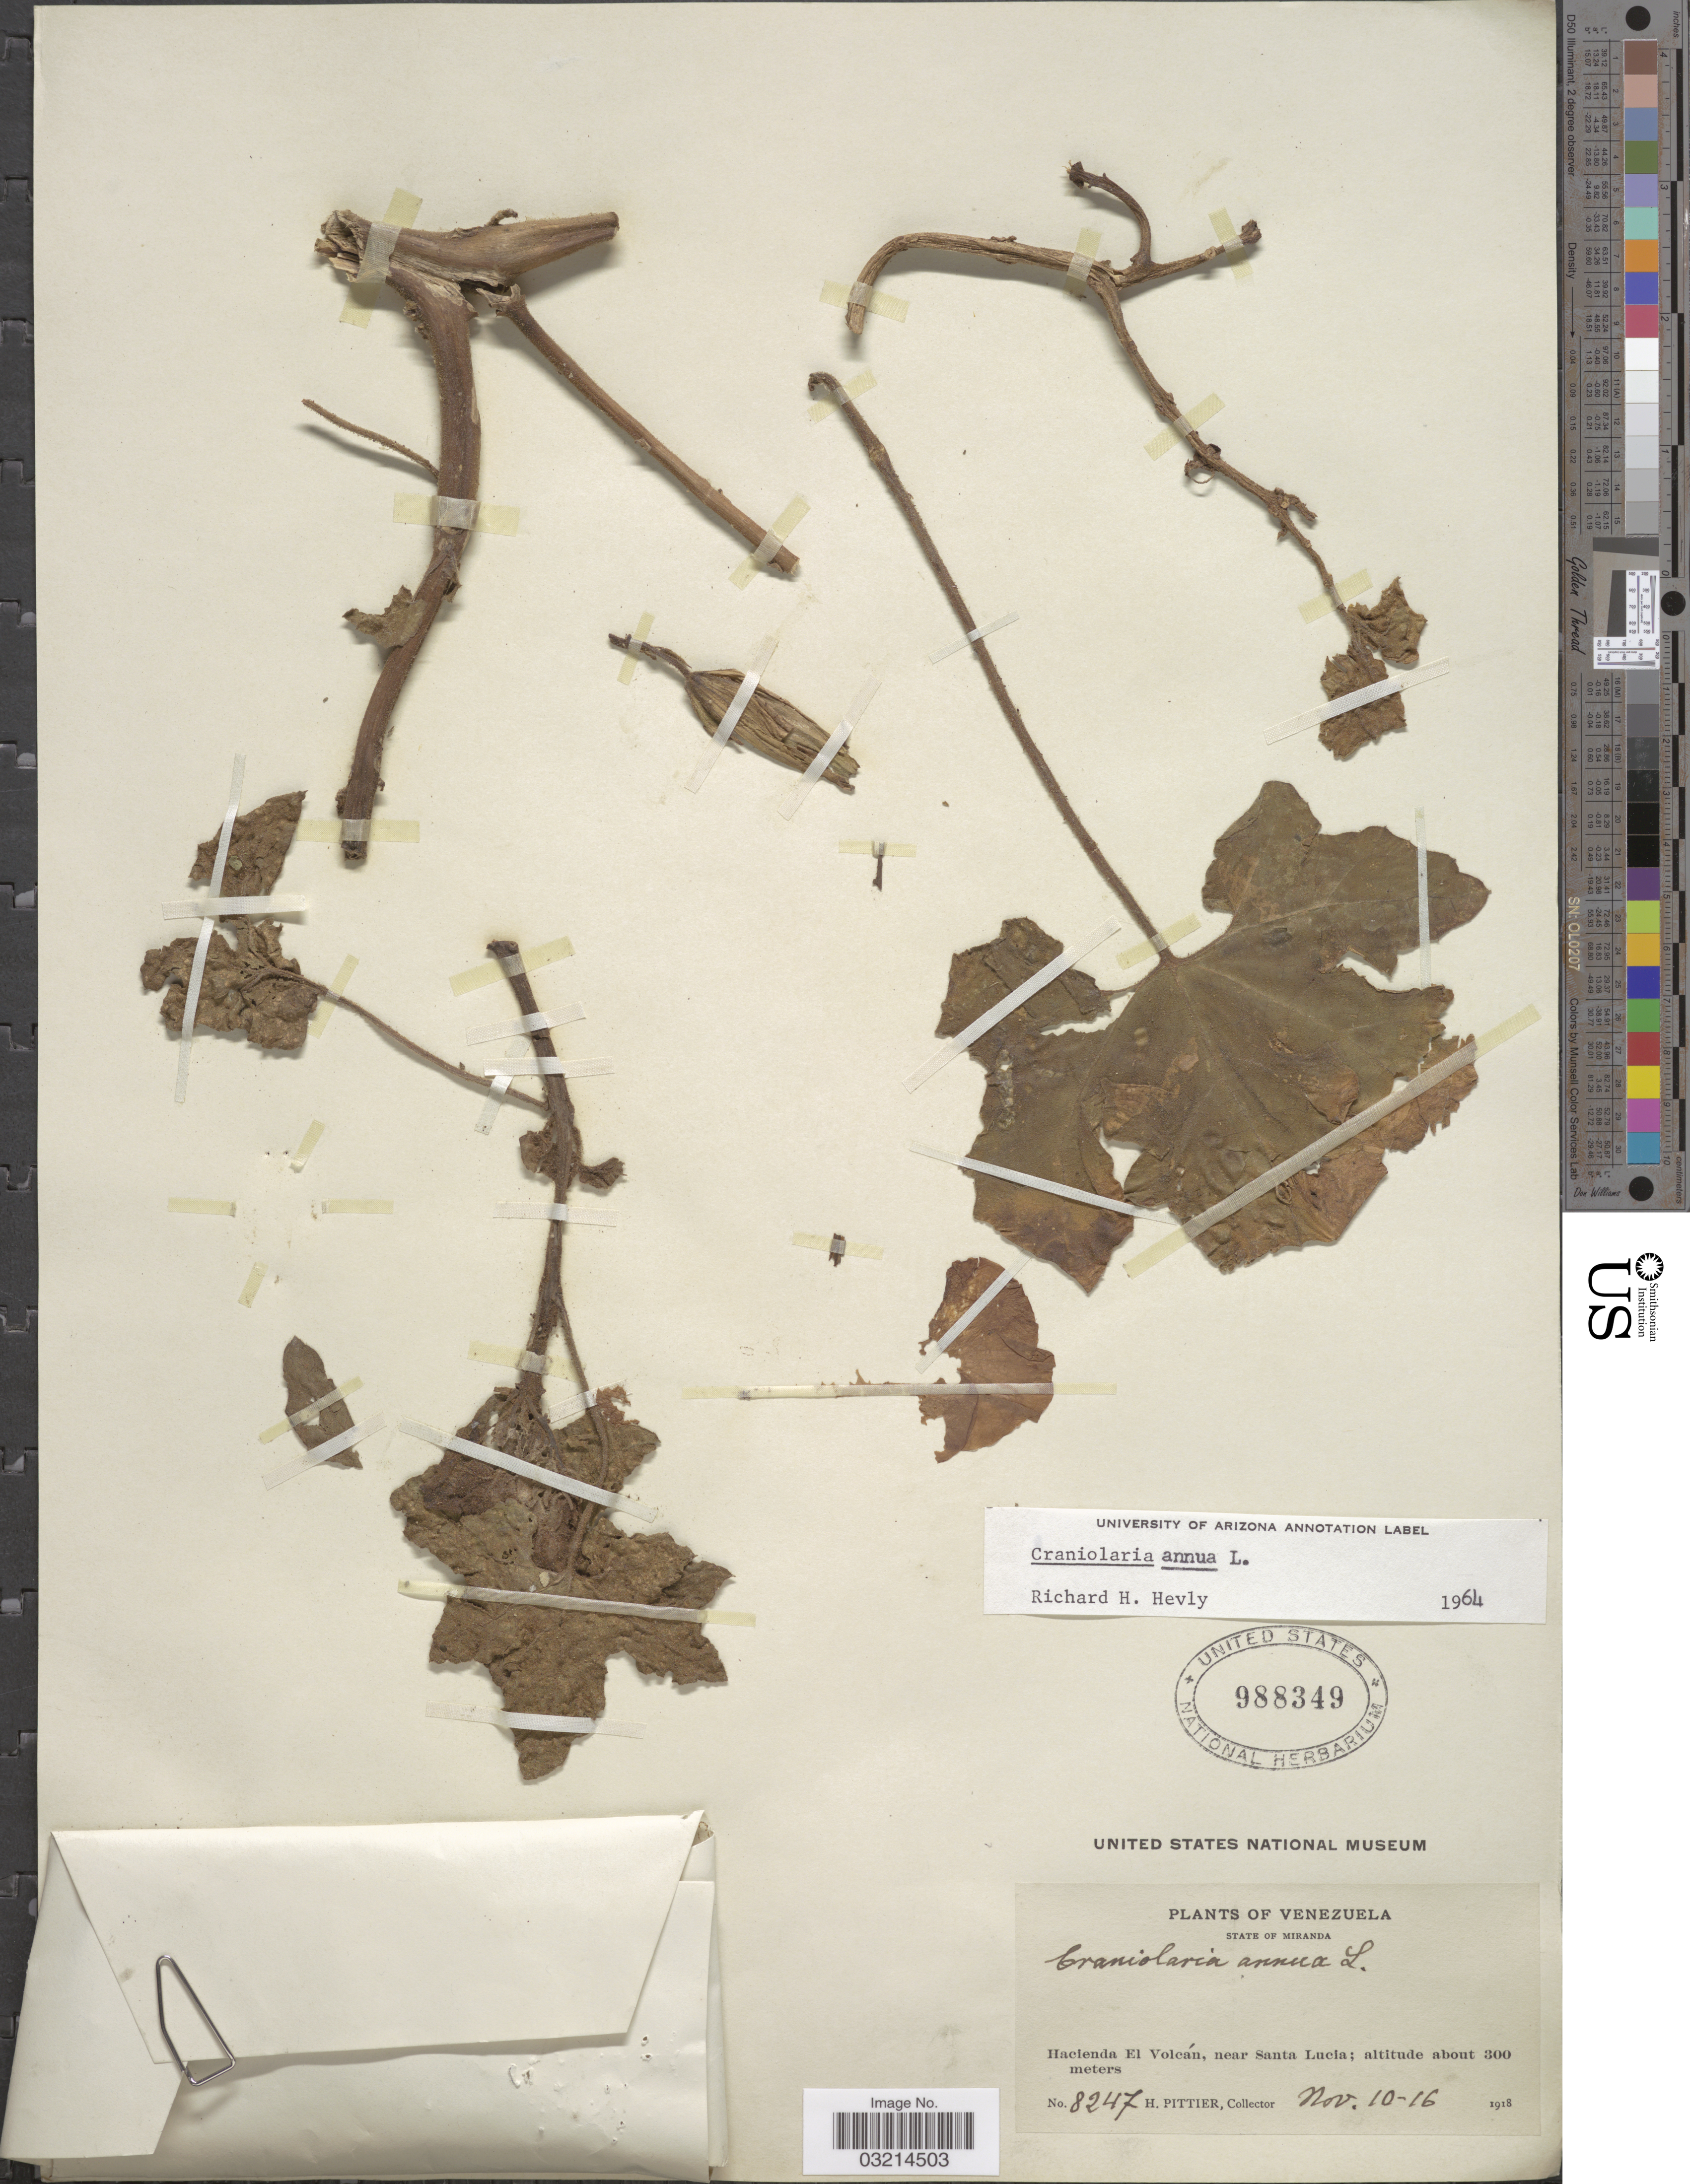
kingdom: Plantae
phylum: Tracheophyta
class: Magnoliopsida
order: Lamiales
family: Martyniaceae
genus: Craniolaria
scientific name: Craniolaria annua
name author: L.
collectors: H. F. Pittier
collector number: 8247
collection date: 1918-11-10/1918-11-16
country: Venezuela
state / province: Miranda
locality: Hacienda El Volcán, near Santa Lucia.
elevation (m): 300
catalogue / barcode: US 988349